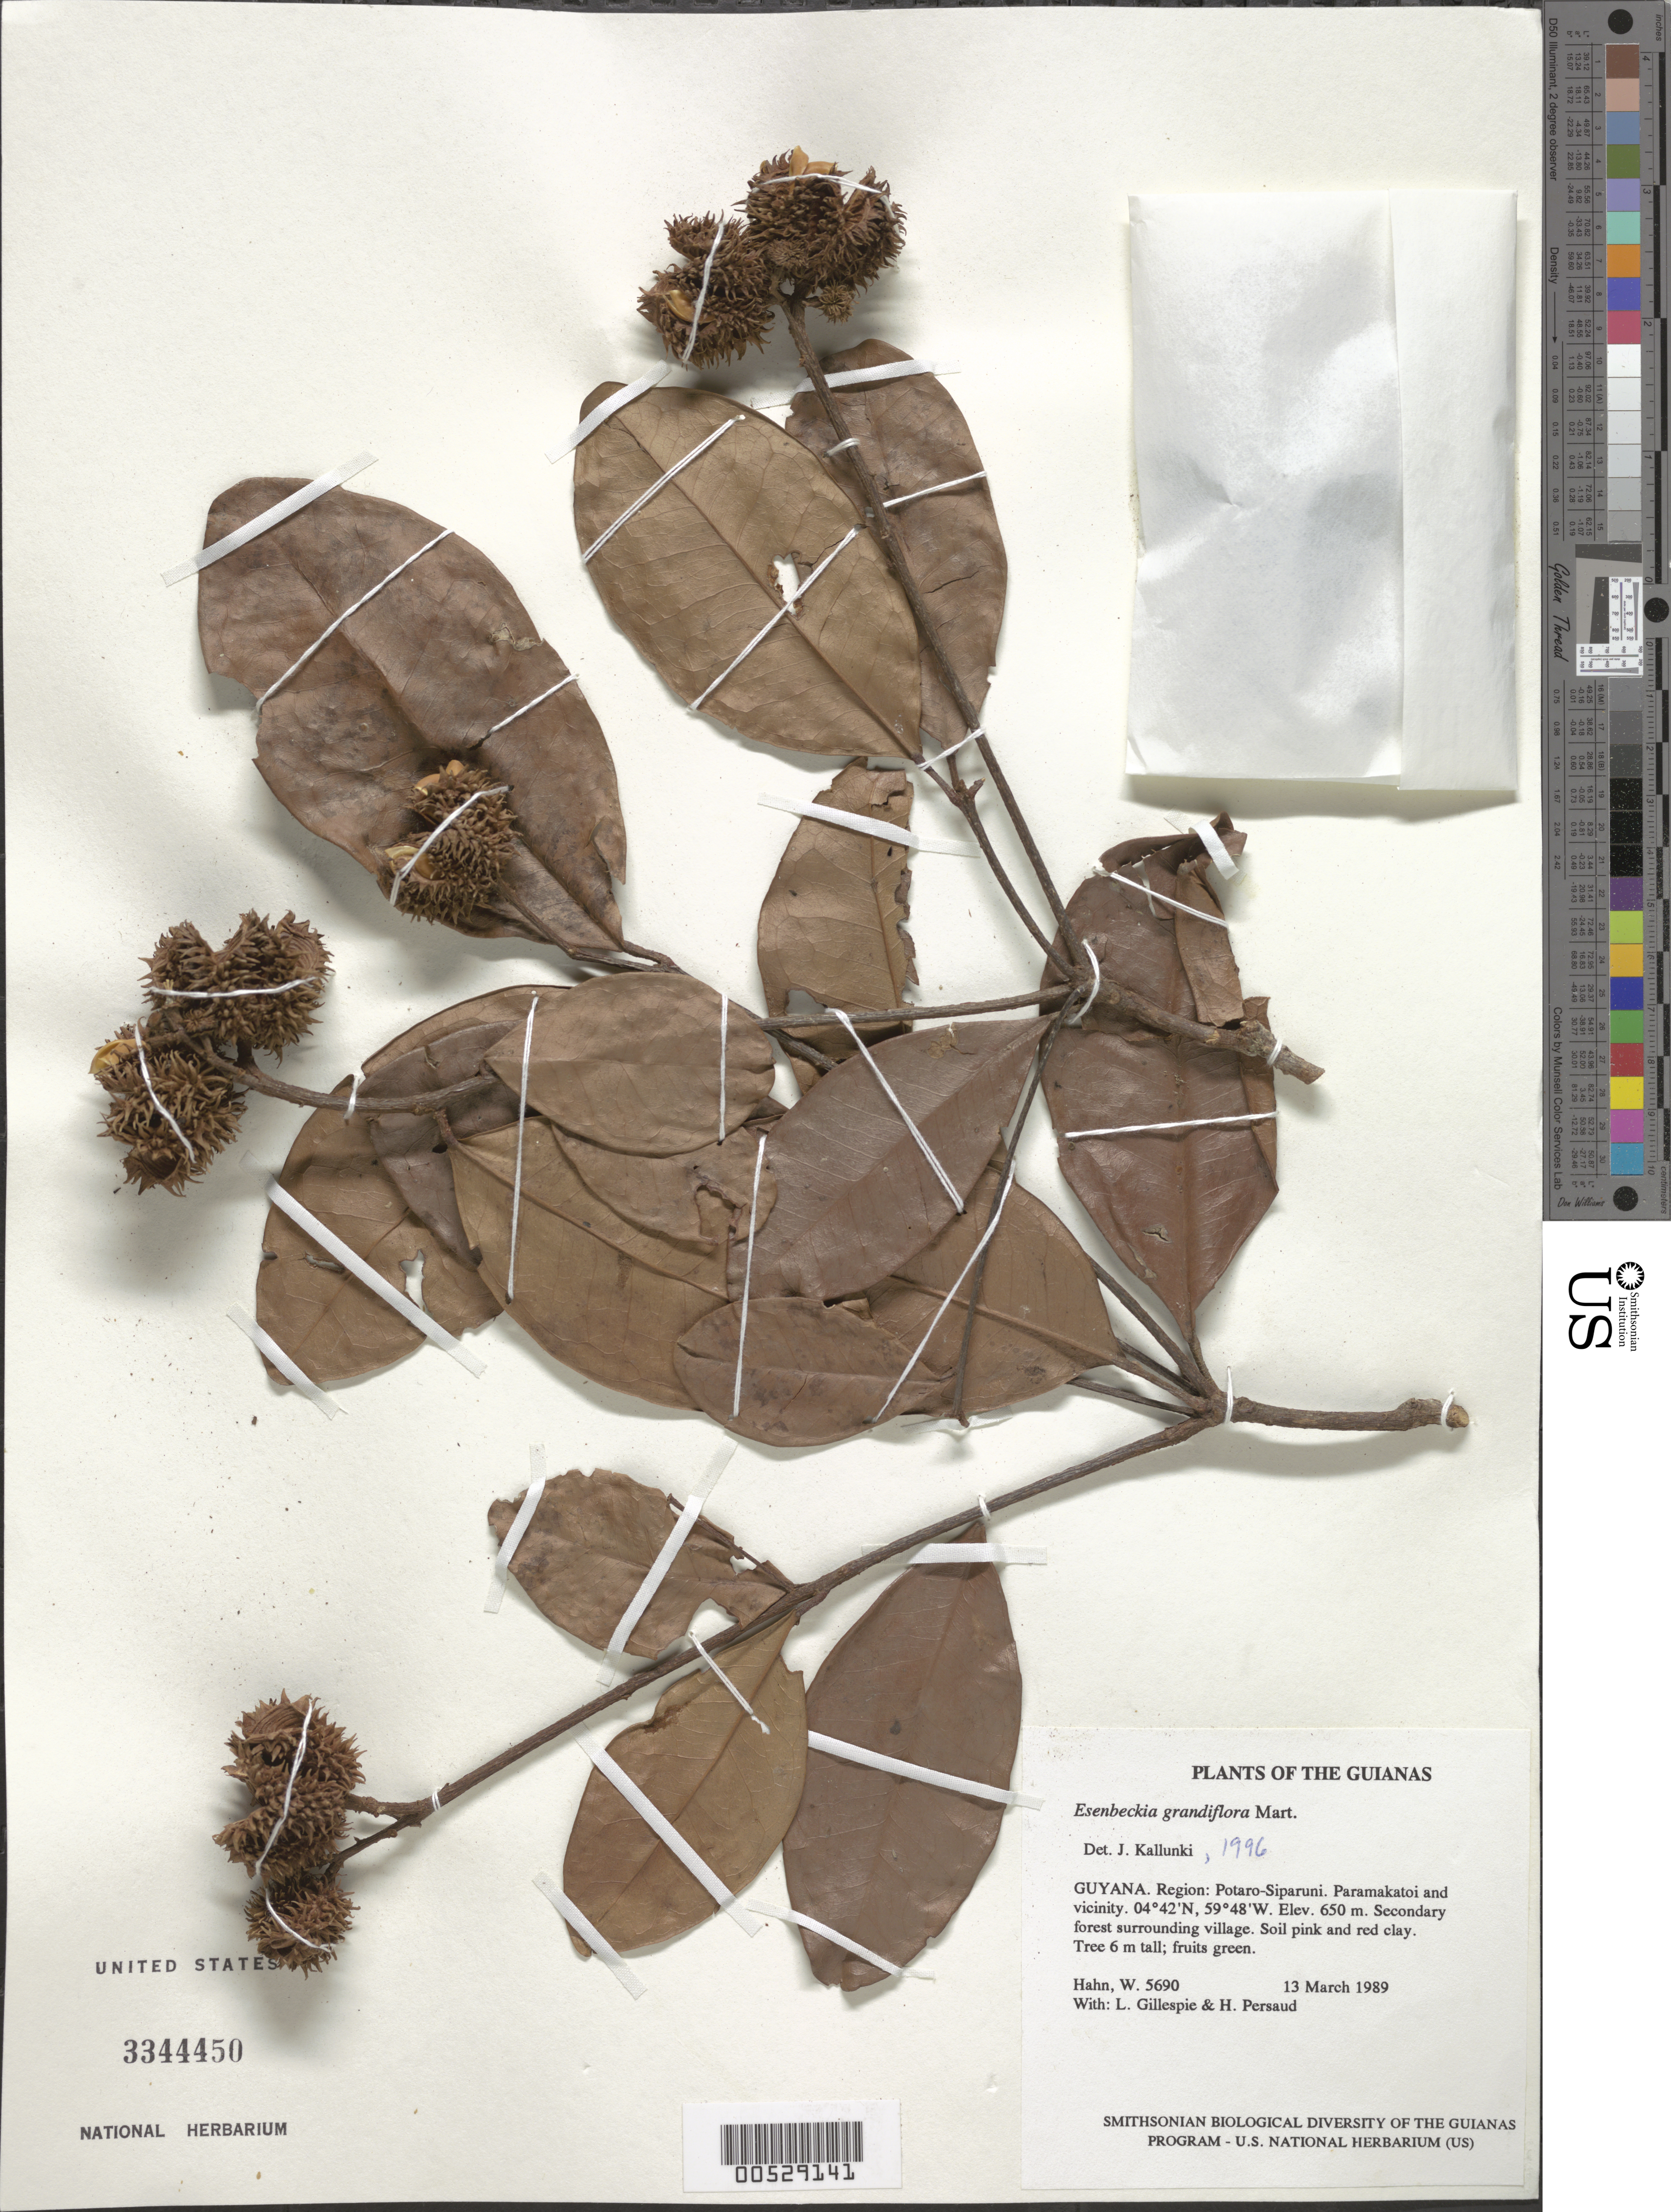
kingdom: Plantae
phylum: Tracheophyta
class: Magnoliopsida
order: Sapindales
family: Rutaceae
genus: Esenbeckia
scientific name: Esenbeckia grandiflora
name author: Mart.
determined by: Kallunki, Jacquelyn A.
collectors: W. Hahn, L. J. Gillespie & H. Persaud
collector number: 5690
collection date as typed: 13 March 1989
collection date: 1989-03-13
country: Guyana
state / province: Potaro-Siparuni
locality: Paramakatoi and vicinity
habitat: Secondary forest surrounding village. Soil pink and red clay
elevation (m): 650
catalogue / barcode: US 3344450